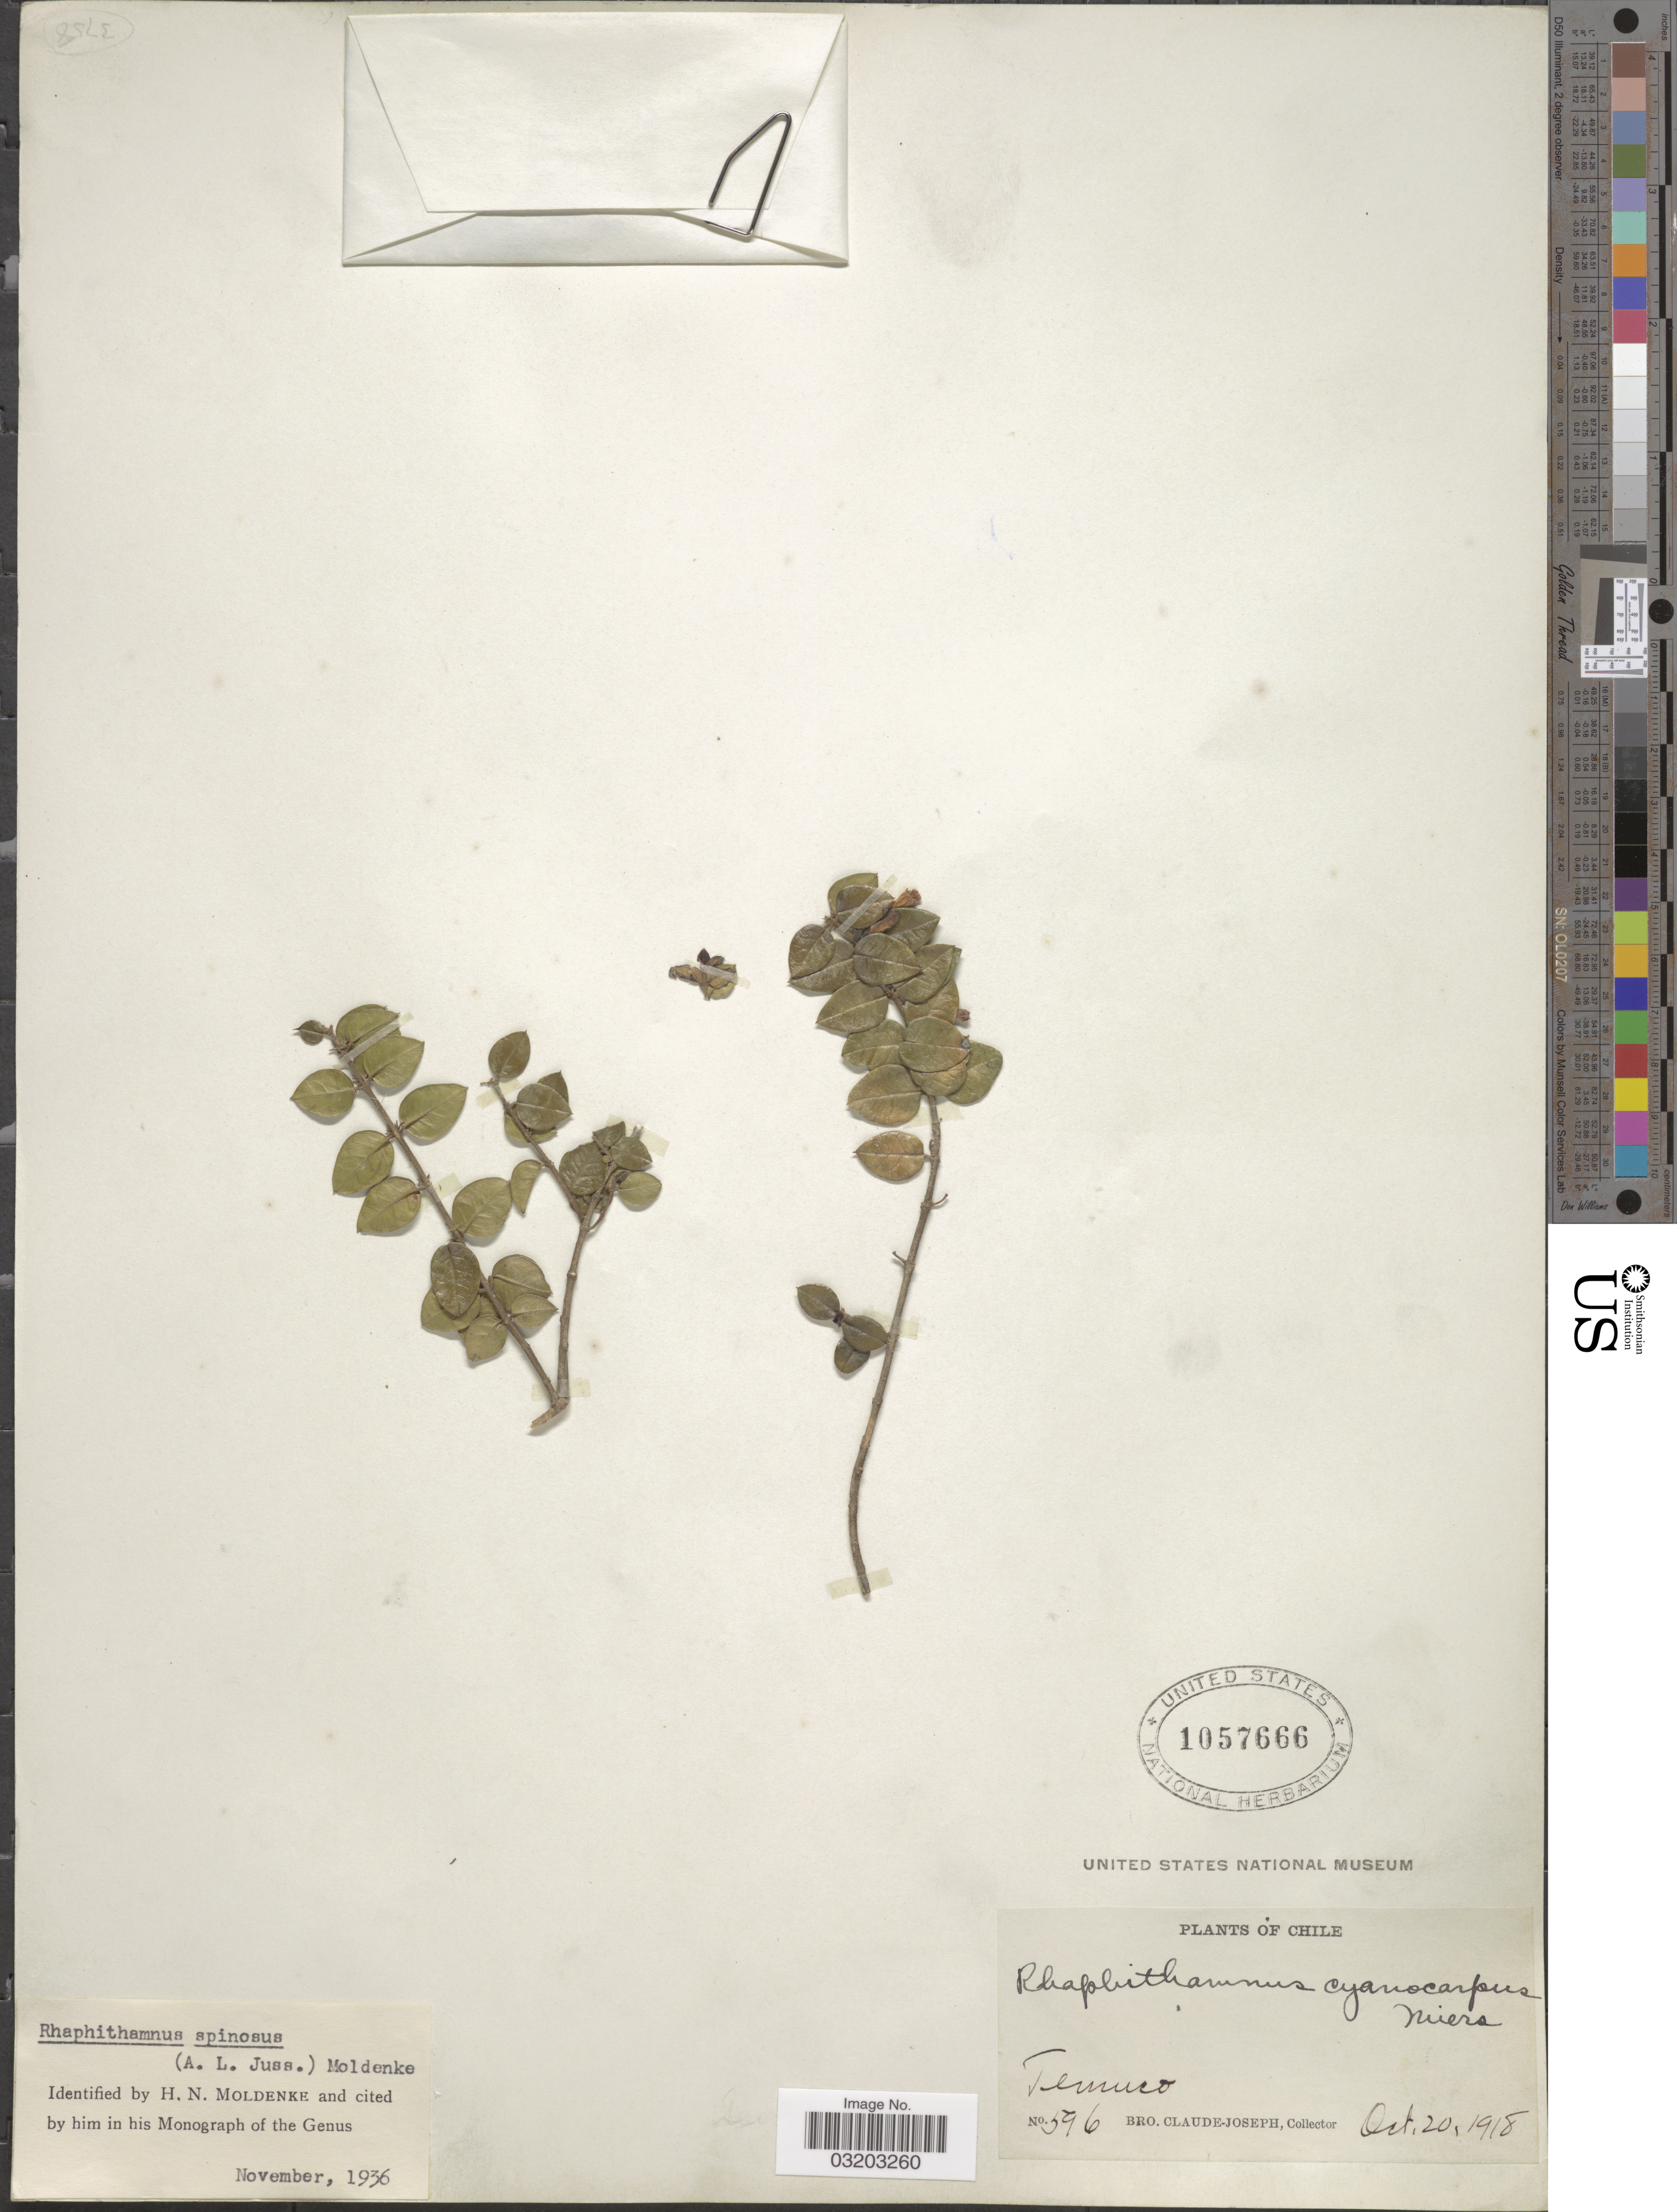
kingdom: Plantae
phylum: Tracheophyta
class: Magnoliopsida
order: Lamiales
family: Verbenaceae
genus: Rhaphithamnus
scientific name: Rhaphithamnus spinosus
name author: (Juss.) Moldenke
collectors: Bro. Claude-Joseph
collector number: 596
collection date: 1918-10-20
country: Chile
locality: Temuco.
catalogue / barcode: US 1057666